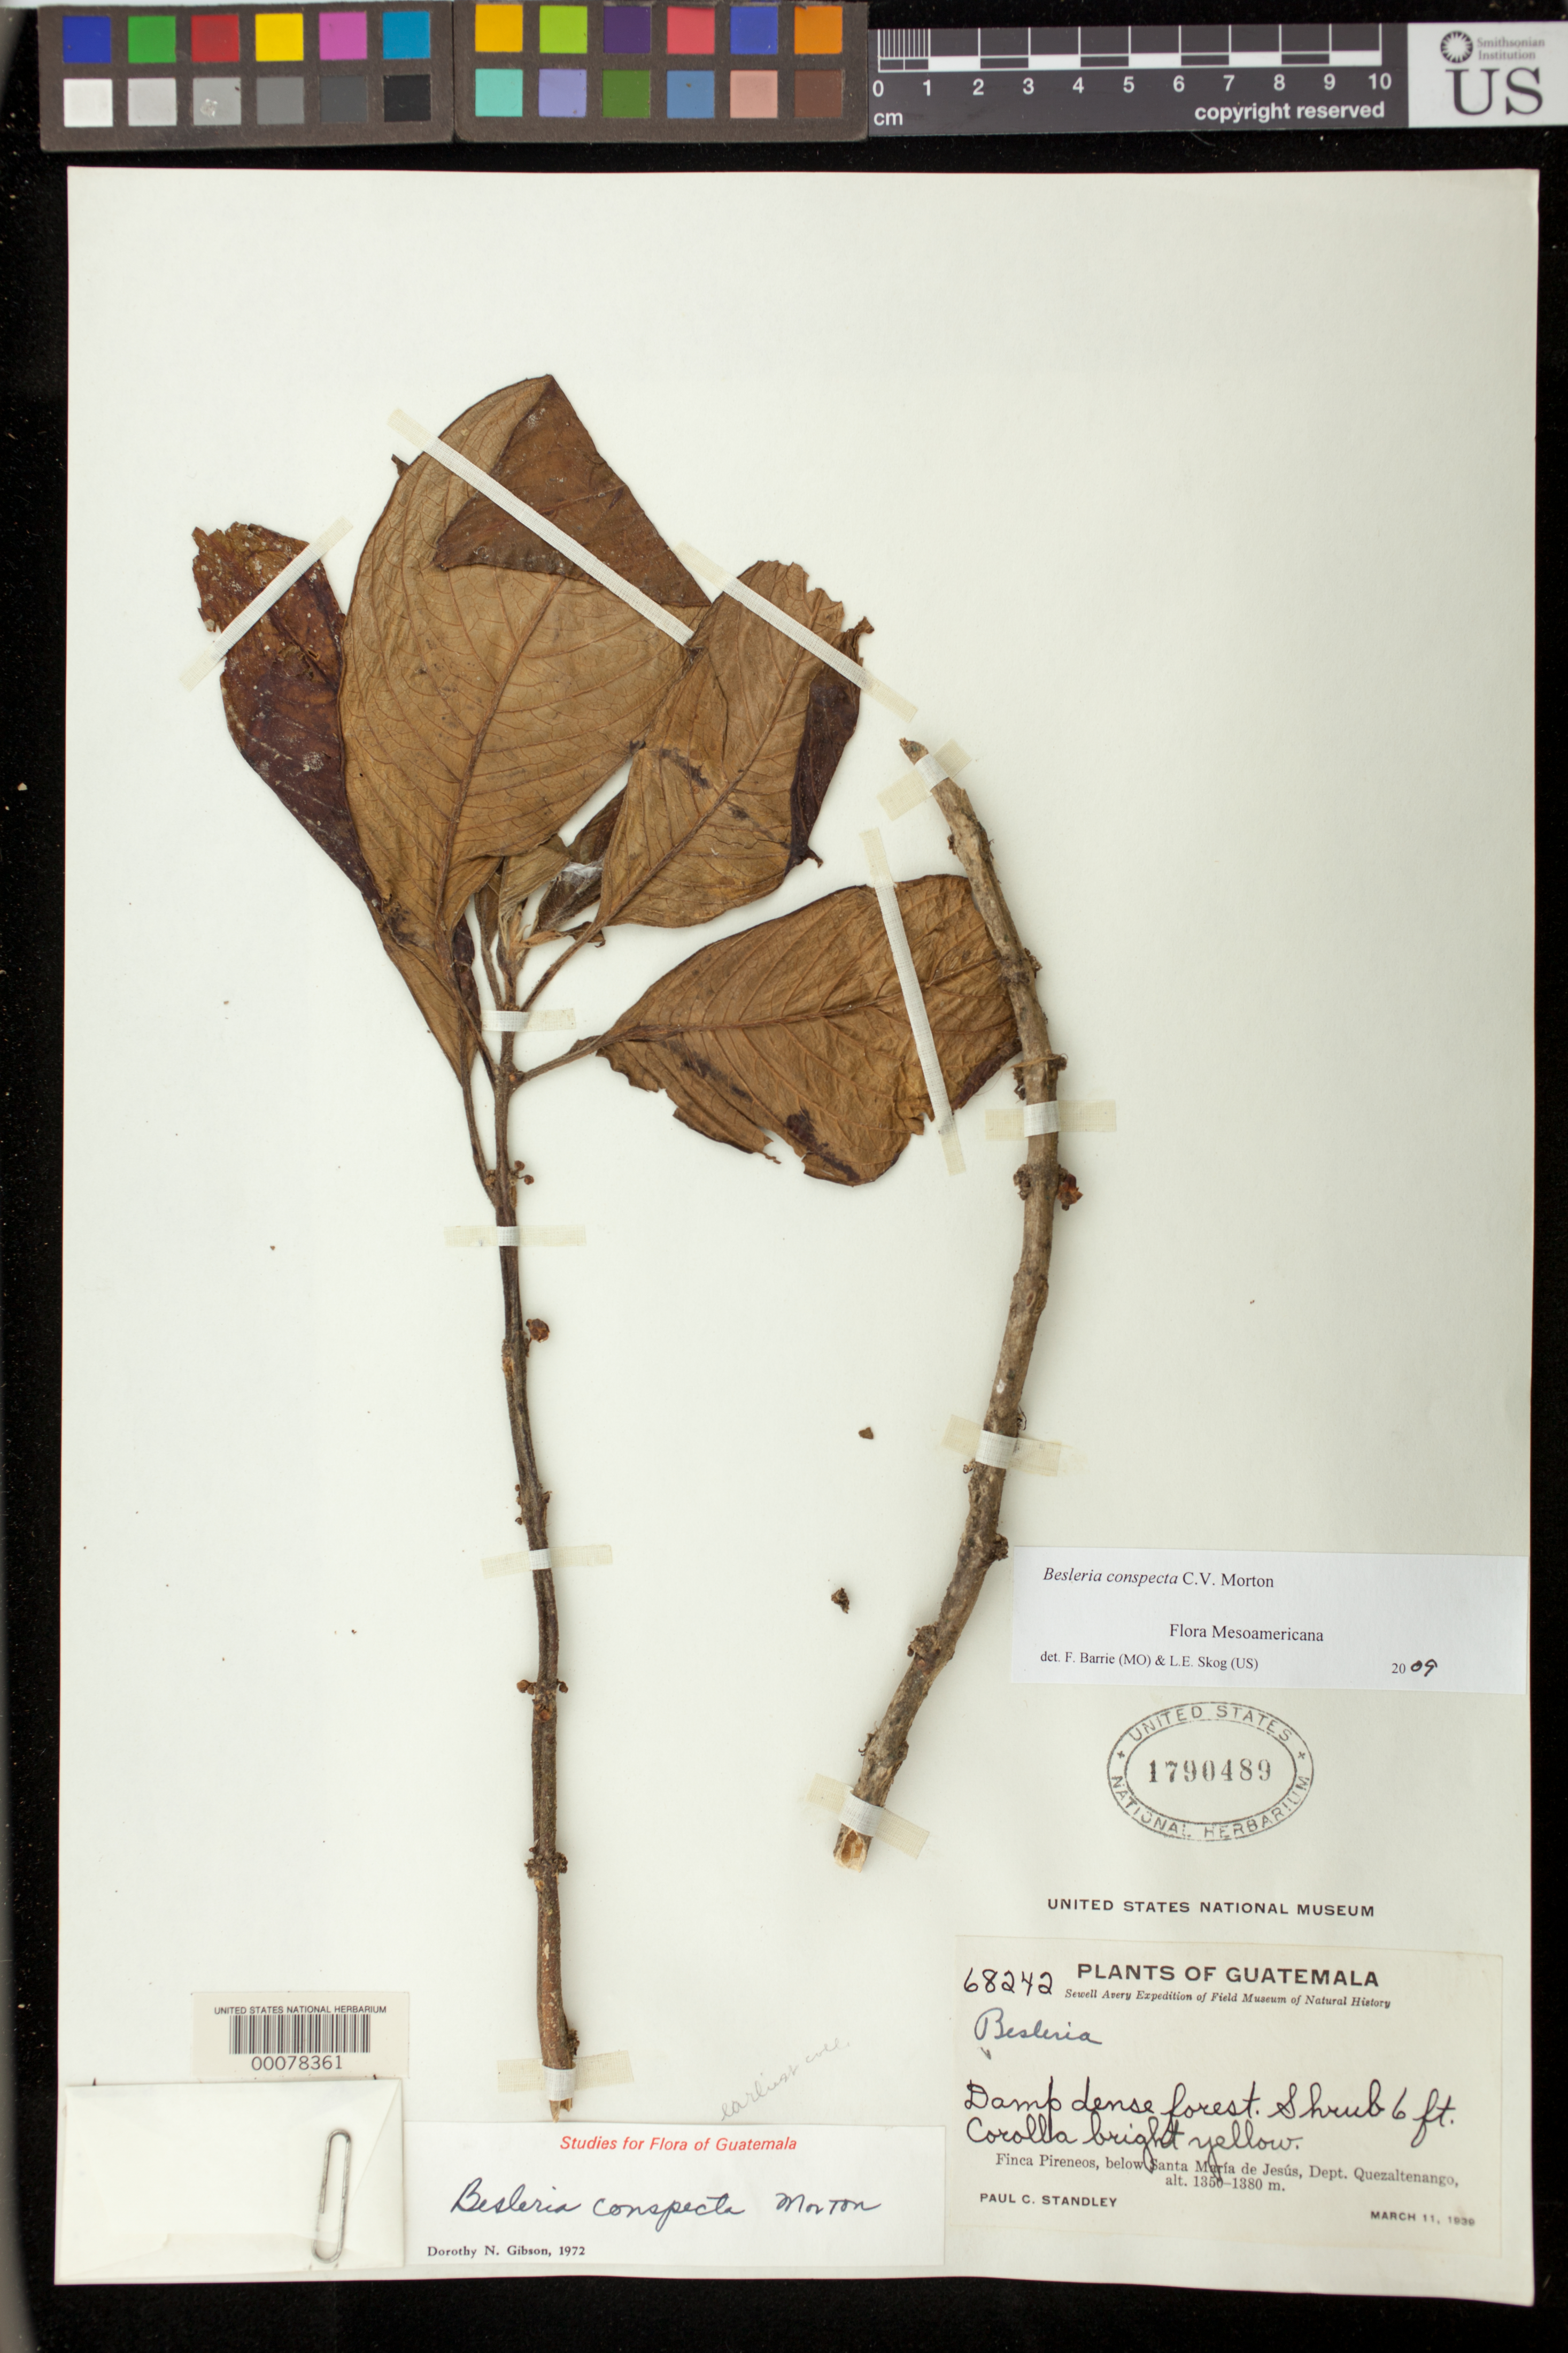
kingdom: Plantae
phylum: Tracheophyta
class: Magnoliopsida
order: Lamiales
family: Gesneriaceae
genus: Besleria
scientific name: Besleria conspecta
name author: C.V. Morton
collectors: P. C. Standley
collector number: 68242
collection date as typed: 11 Mar 1939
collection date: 1939-03-11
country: Guatemala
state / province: Quetzaltenango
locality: Finca Pireneos, below Santa Maria de Jesus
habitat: Damp dense forest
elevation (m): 1350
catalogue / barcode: US 1790489